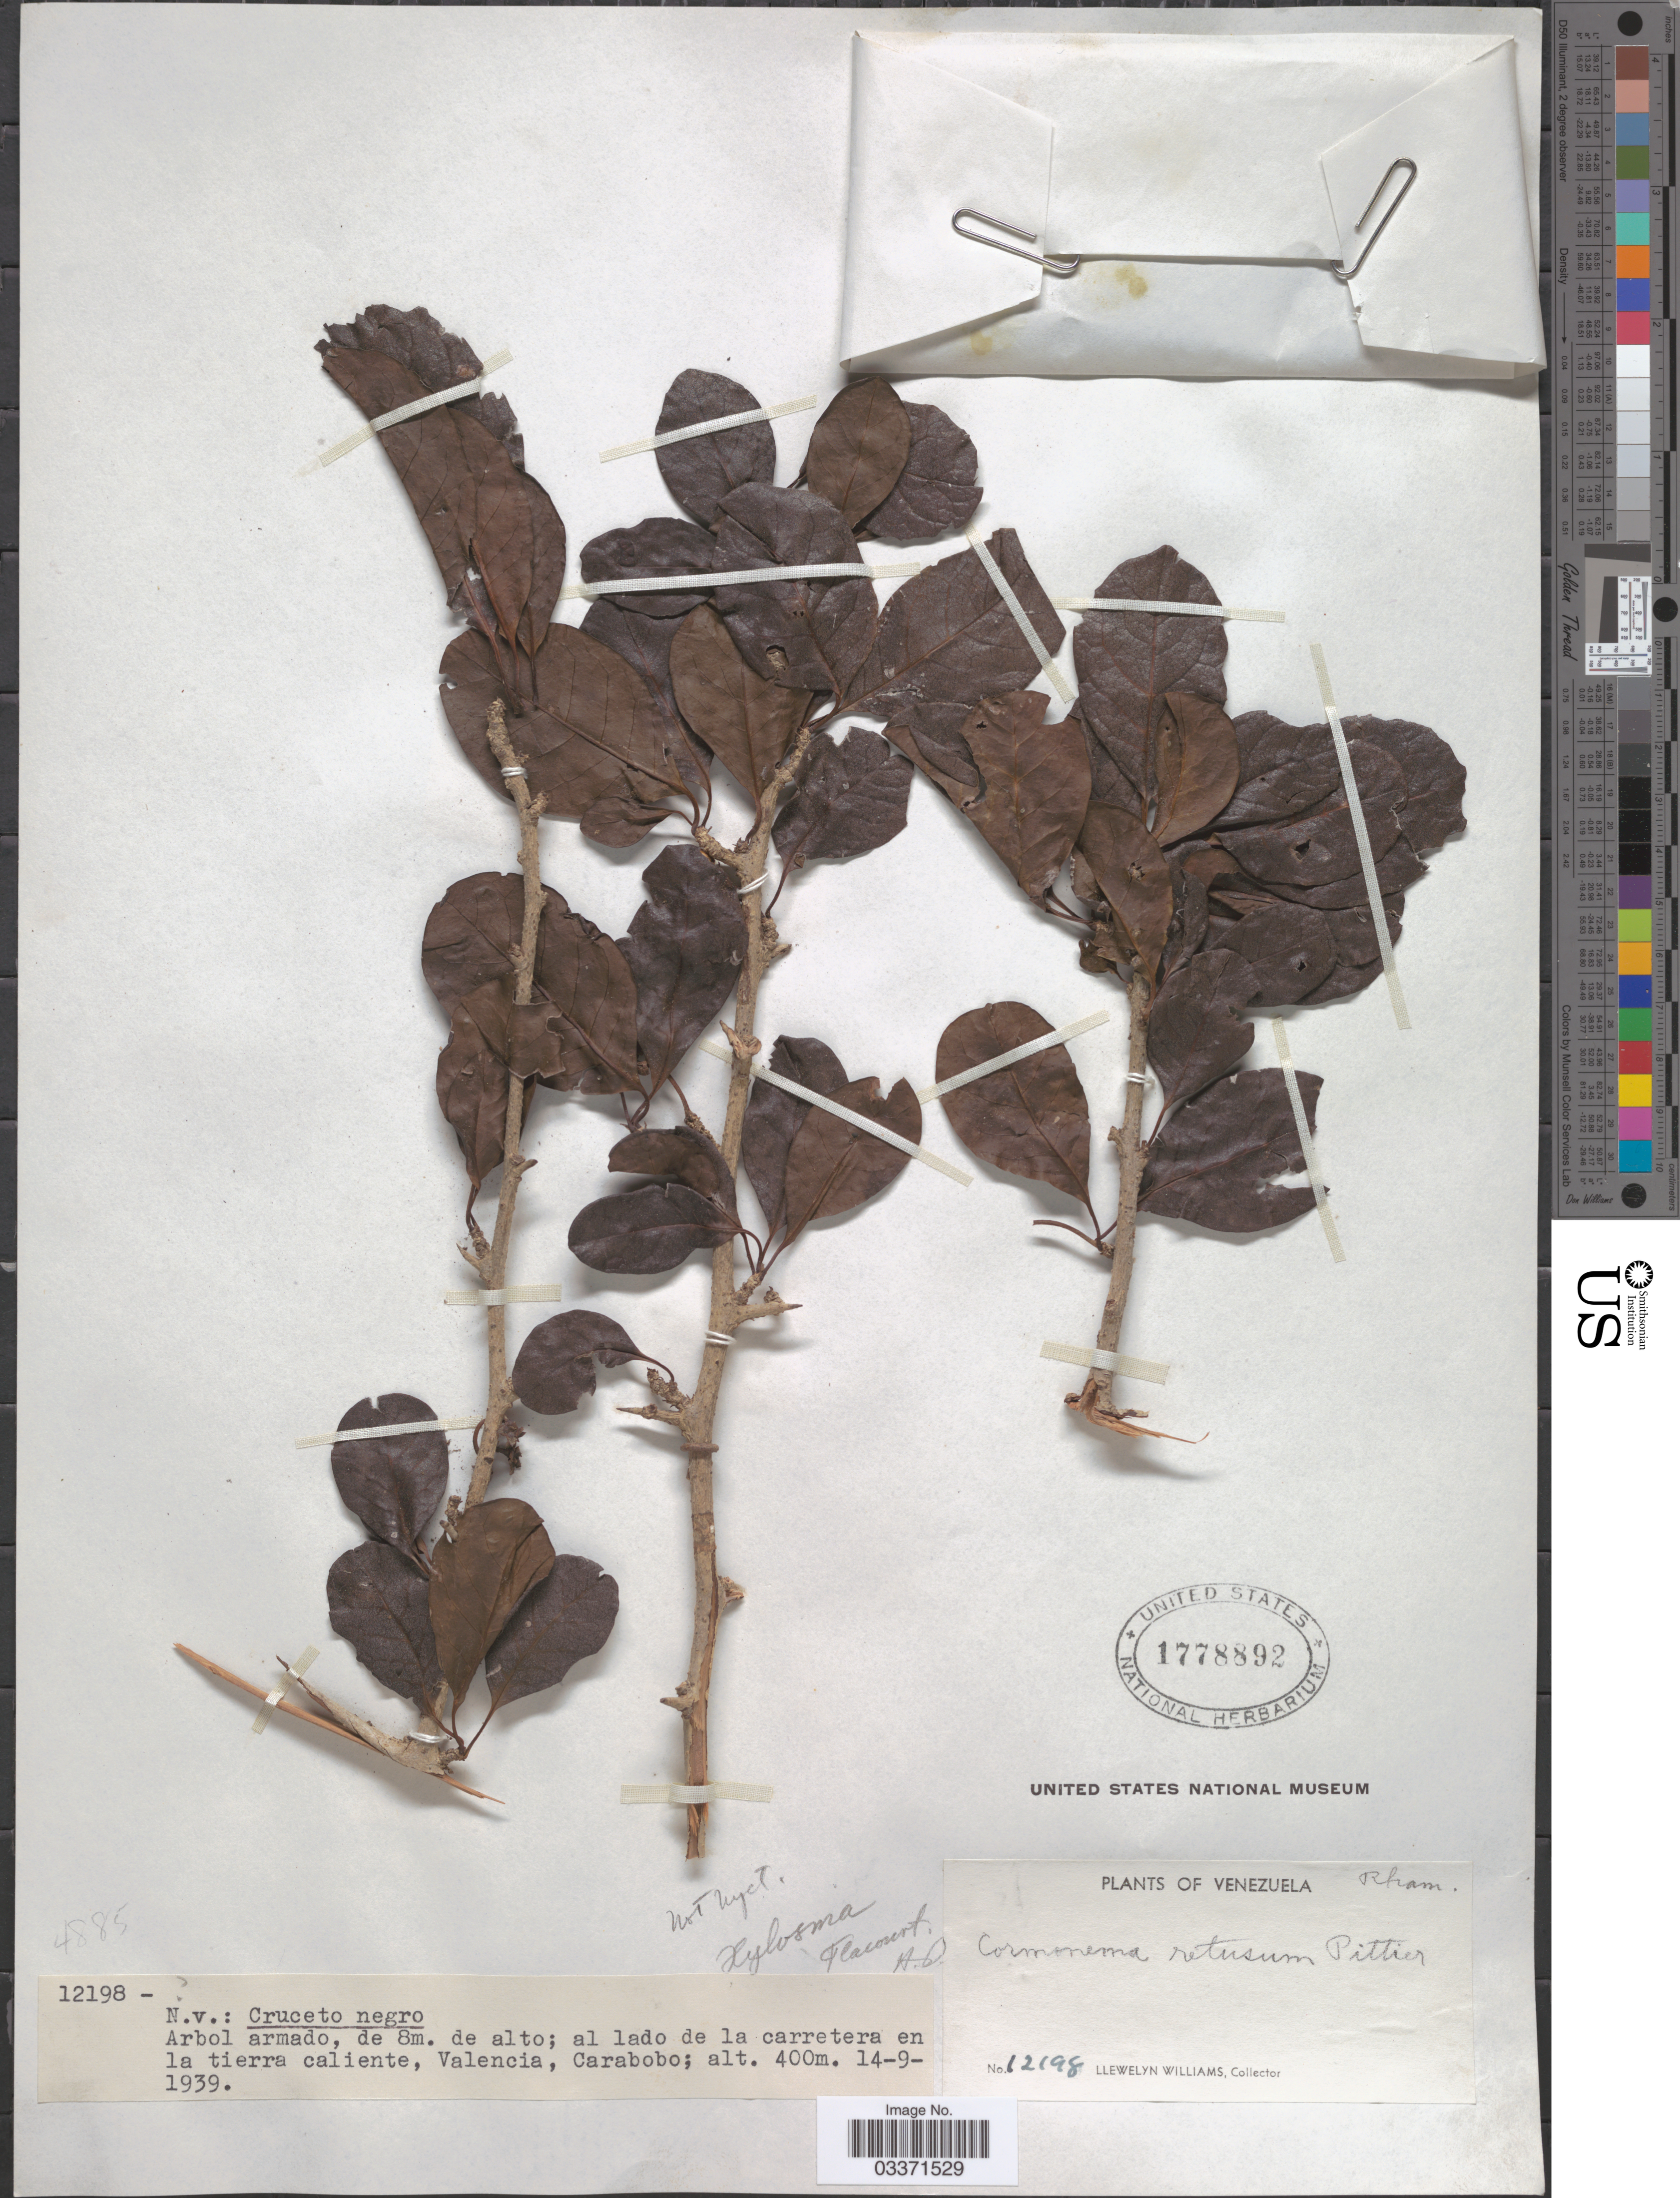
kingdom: Plantae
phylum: Tracheophyta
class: Magnoliopsida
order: Rosales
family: Rhamnaceae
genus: Colubrina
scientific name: Colubrina retusa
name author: (Pittier) R.S. Cowan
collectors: Ll. Williams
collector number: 12198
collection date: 1939-09-14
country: Venezuela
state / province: Carabobo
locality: Al lado de la carretera en la tierra caliente, Valencia.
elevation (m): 400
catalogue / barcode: US 1778892